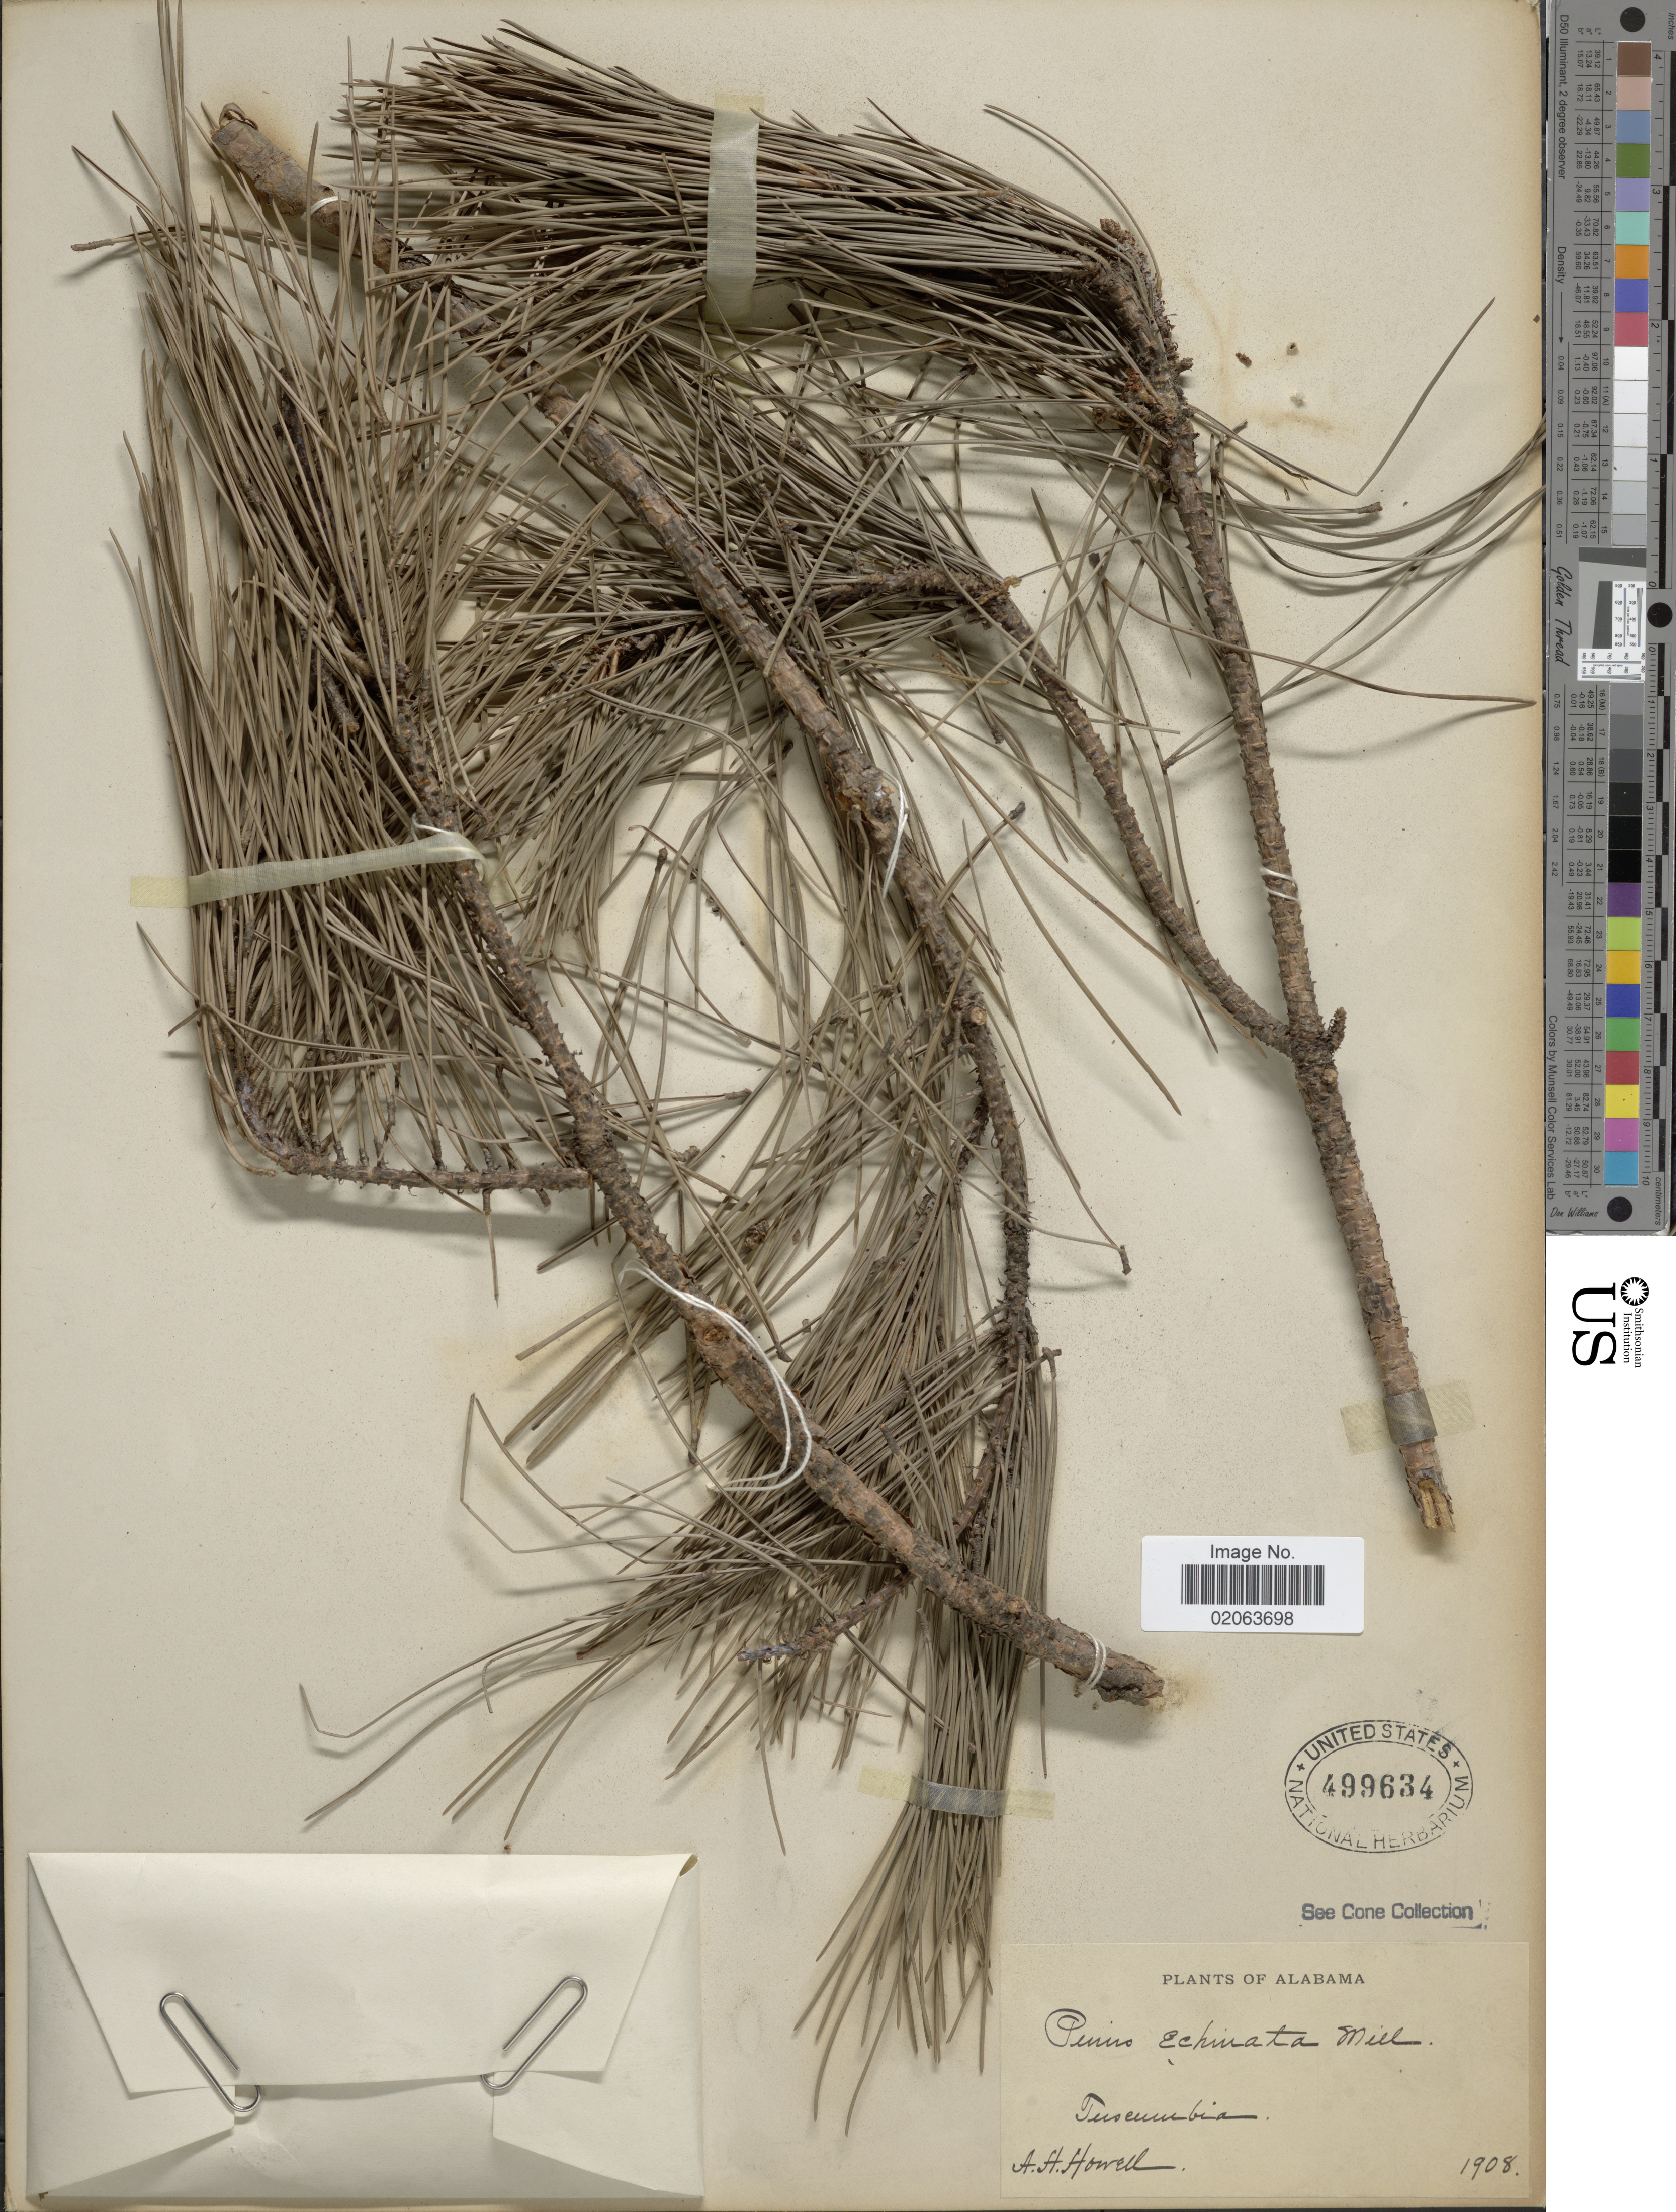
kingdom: Plantae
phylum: Tracheophyta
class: Pinopsida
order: Pinales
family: Pinaceae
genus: Pinus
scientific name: Pinus echinata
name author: Mill.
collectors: A. Howell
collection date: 1908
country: United States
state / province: Alabama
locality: Tuseumbia [interpreted]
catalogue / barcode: US 499634